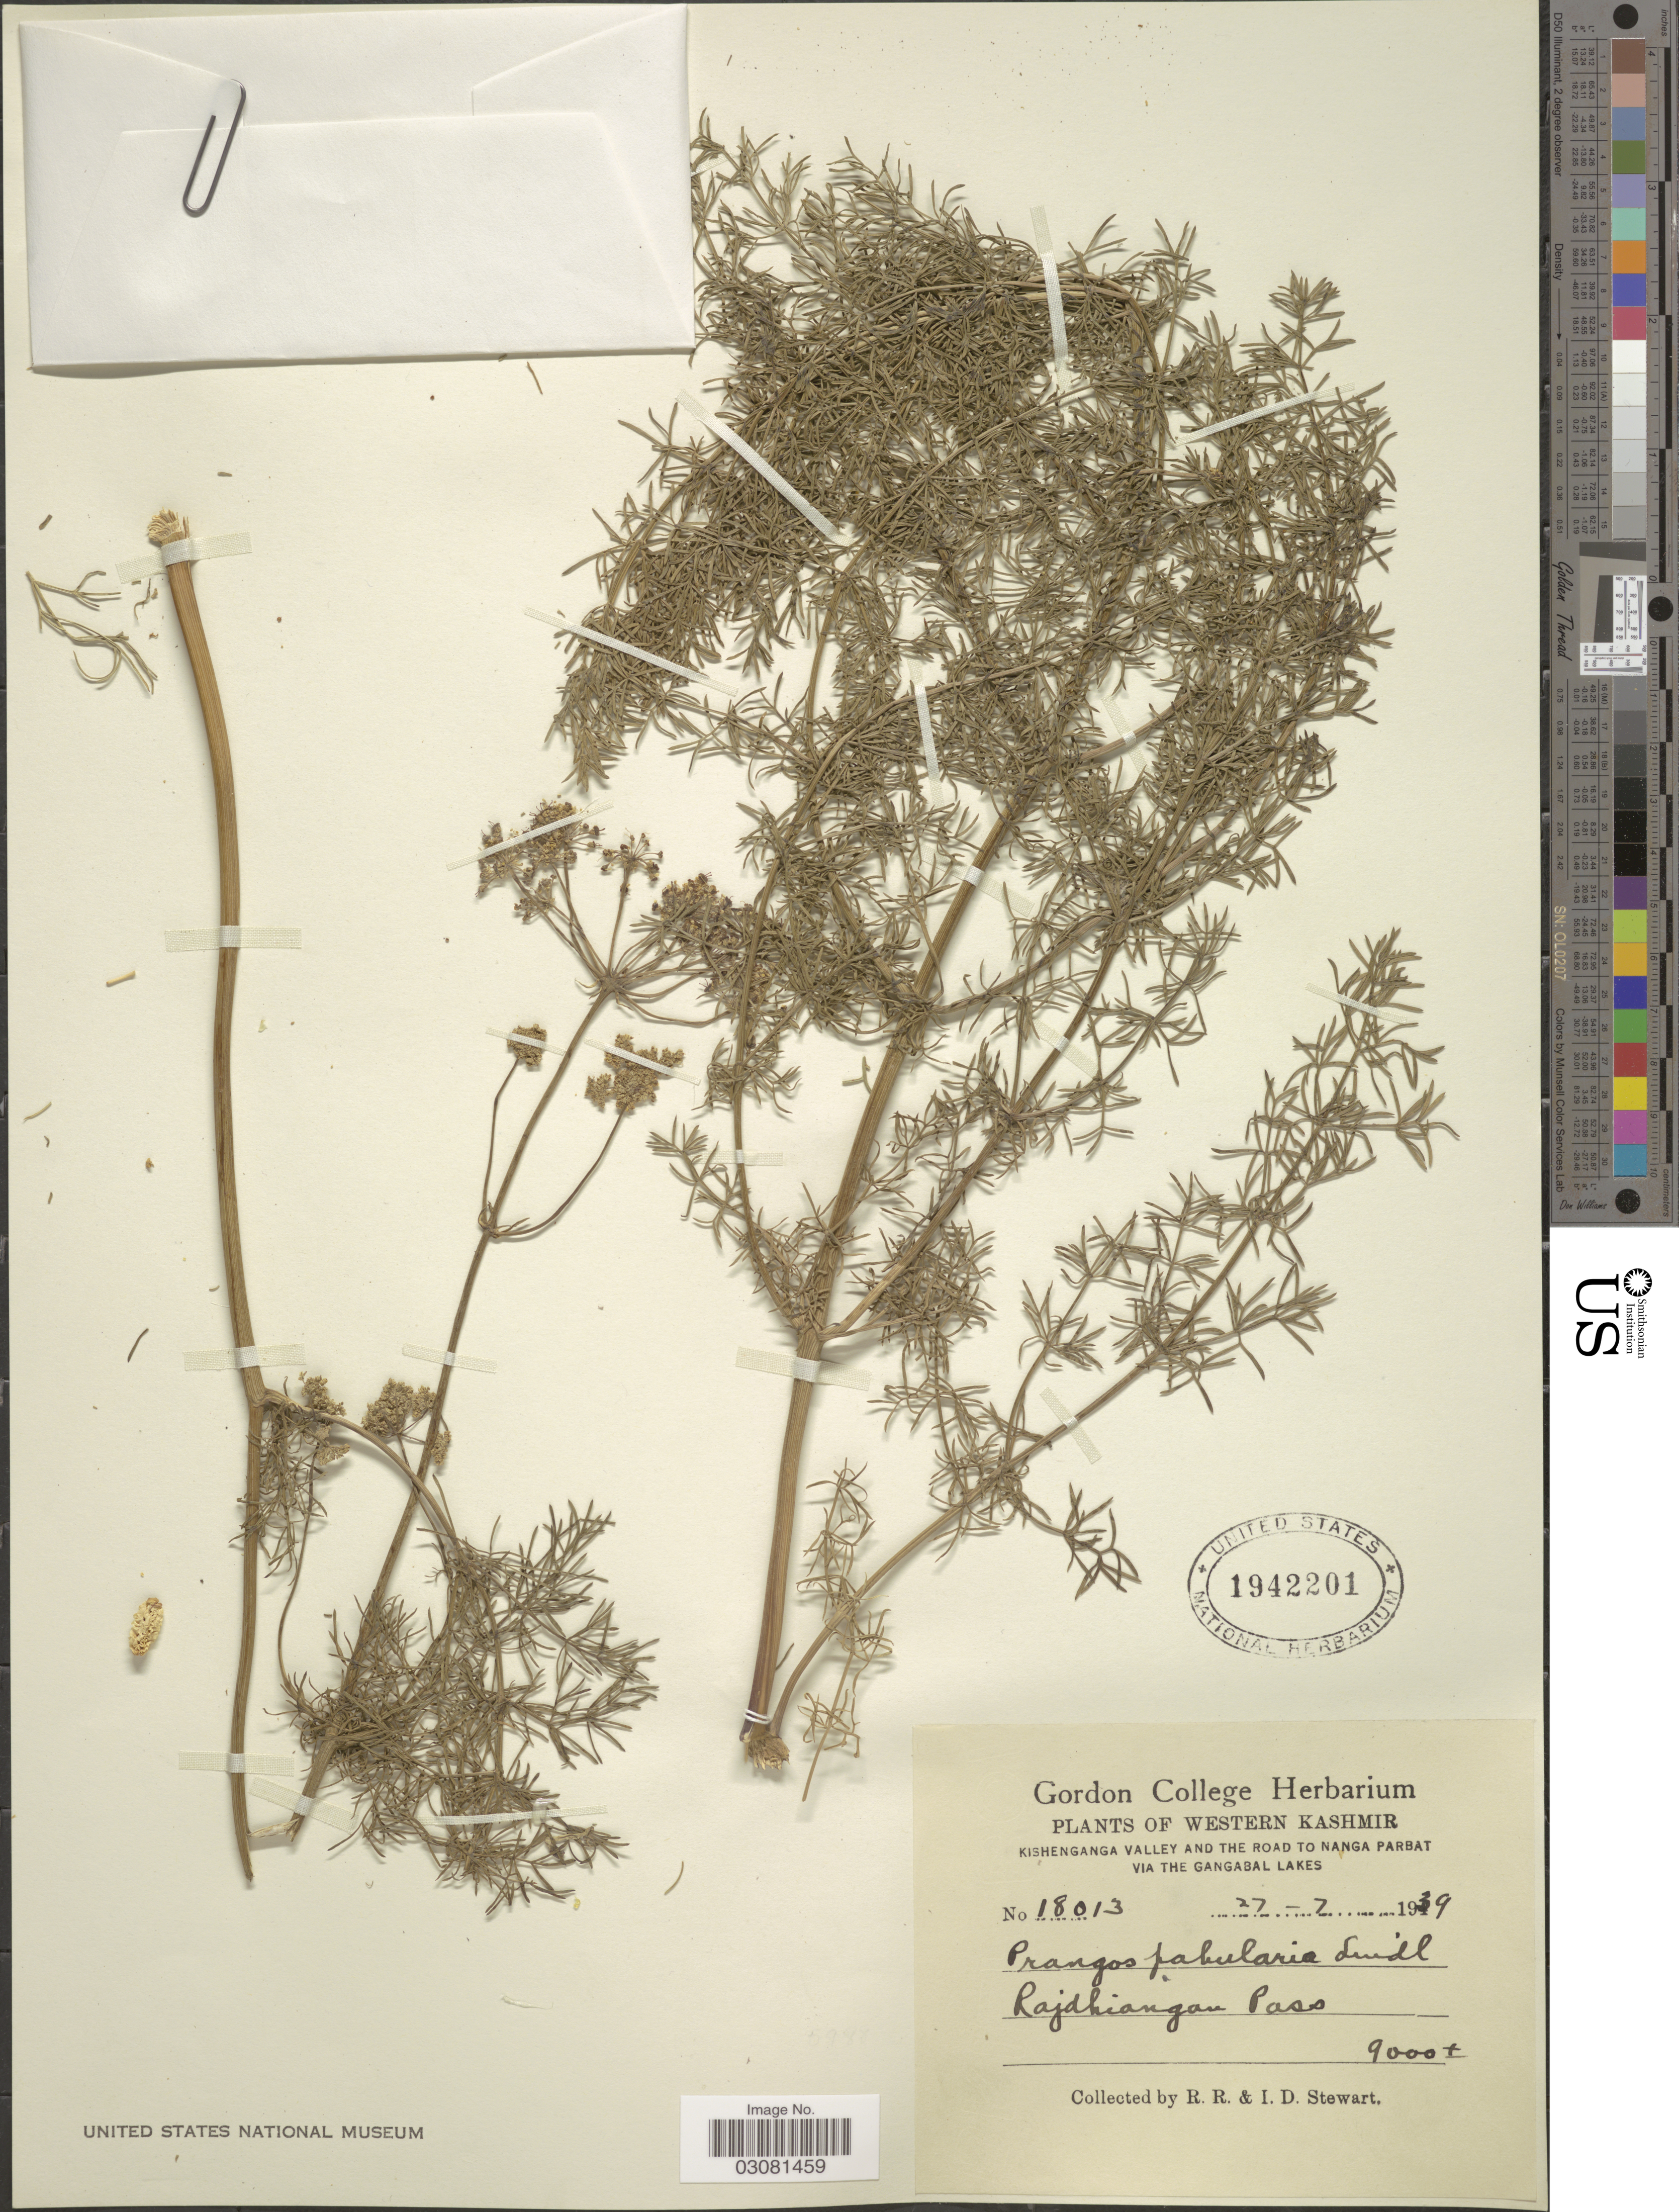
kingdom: Plantae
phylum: Tracheophyta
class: Magnoliopsida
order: Apiales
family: Apiaceae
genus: Prangos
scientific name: Prangos pabularia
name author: Lindl.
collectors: R. Stewart & I. Stewart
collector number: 18013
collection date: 1939-07-27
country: India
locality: Western Kashmir, Kishenganga Valley and the road to Nanga Parbat via the Gangabal Lakes, Rajdhiangan Pass.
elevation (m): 2743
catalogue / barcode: US 1942201